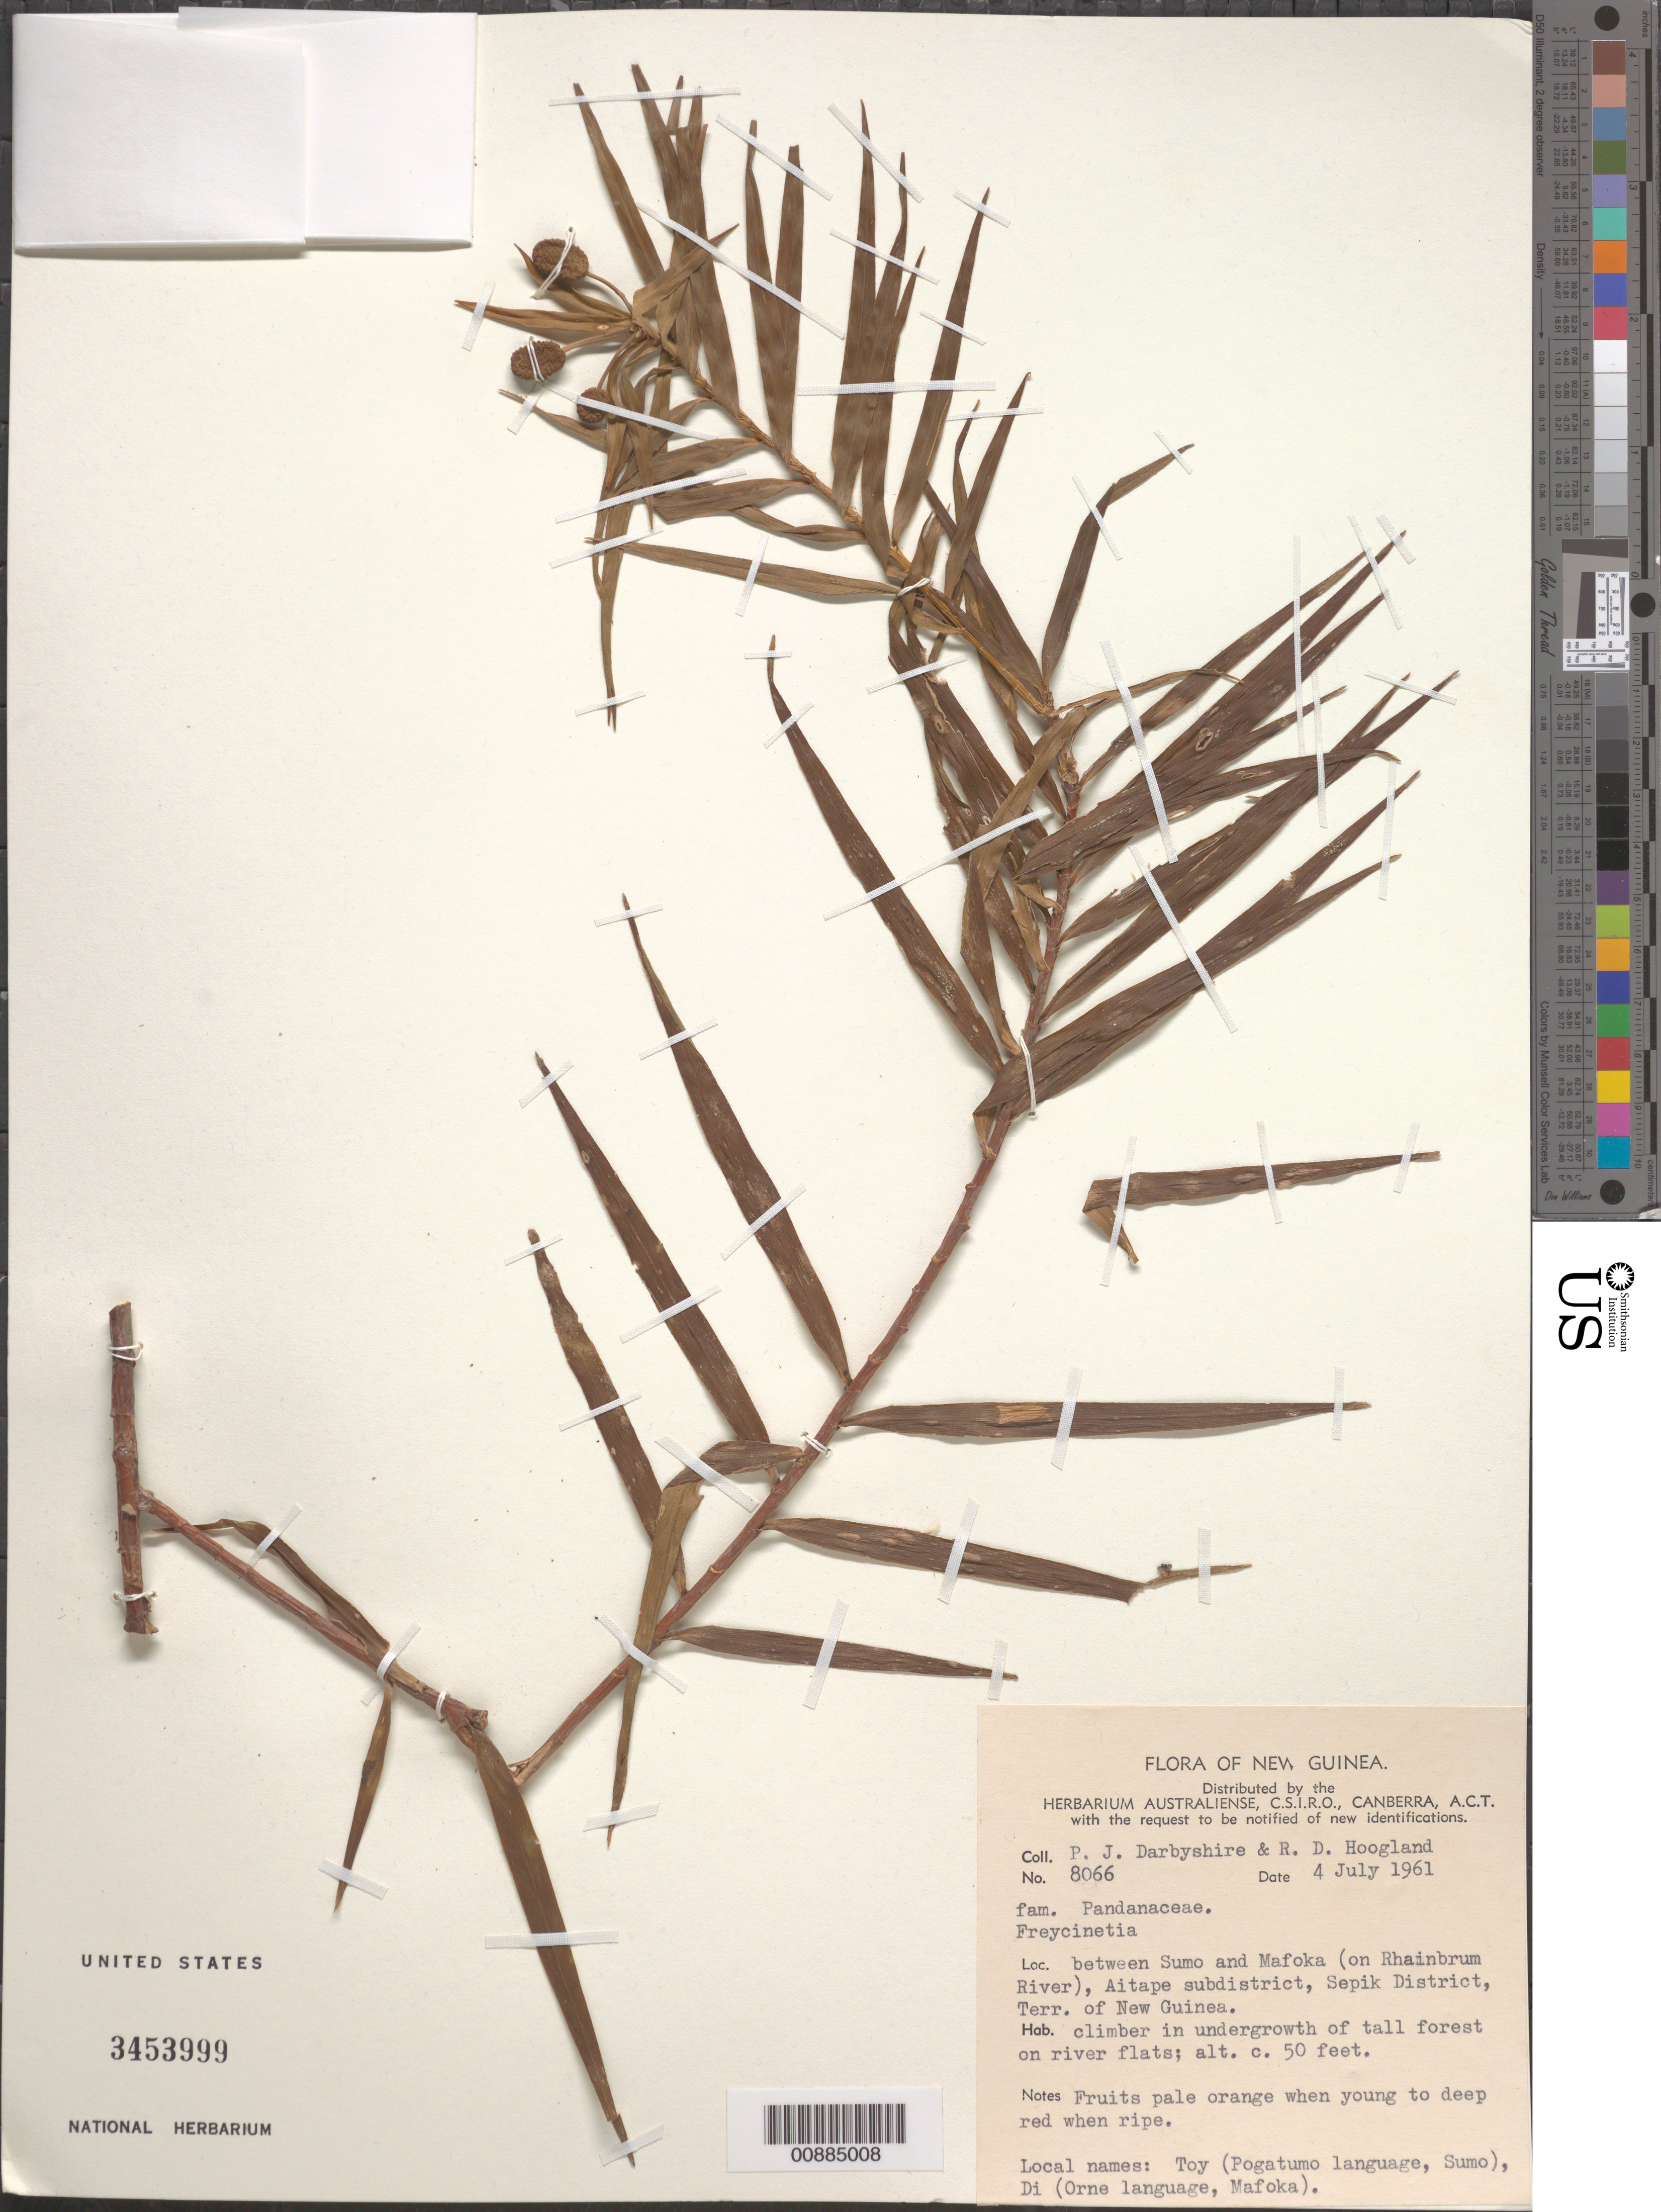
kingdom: Plantae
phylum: Tracheophyta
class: Liliopsida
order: Pandanales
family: Pandanaceae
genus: Freycinetia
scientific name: Freycinetia sp.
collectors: P. Darbyshire & R. D. Hoogland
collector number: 8066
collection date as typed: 04 Jul 1961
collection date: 1961-07-04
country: Papua New Guinea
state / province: Sandaun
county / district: Aitape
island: New Guinea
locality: Sepik District, Aitape subdistrict, between Sumo and Mafoka on Rhainbrum River.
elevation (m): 50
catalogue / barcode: US 3453999